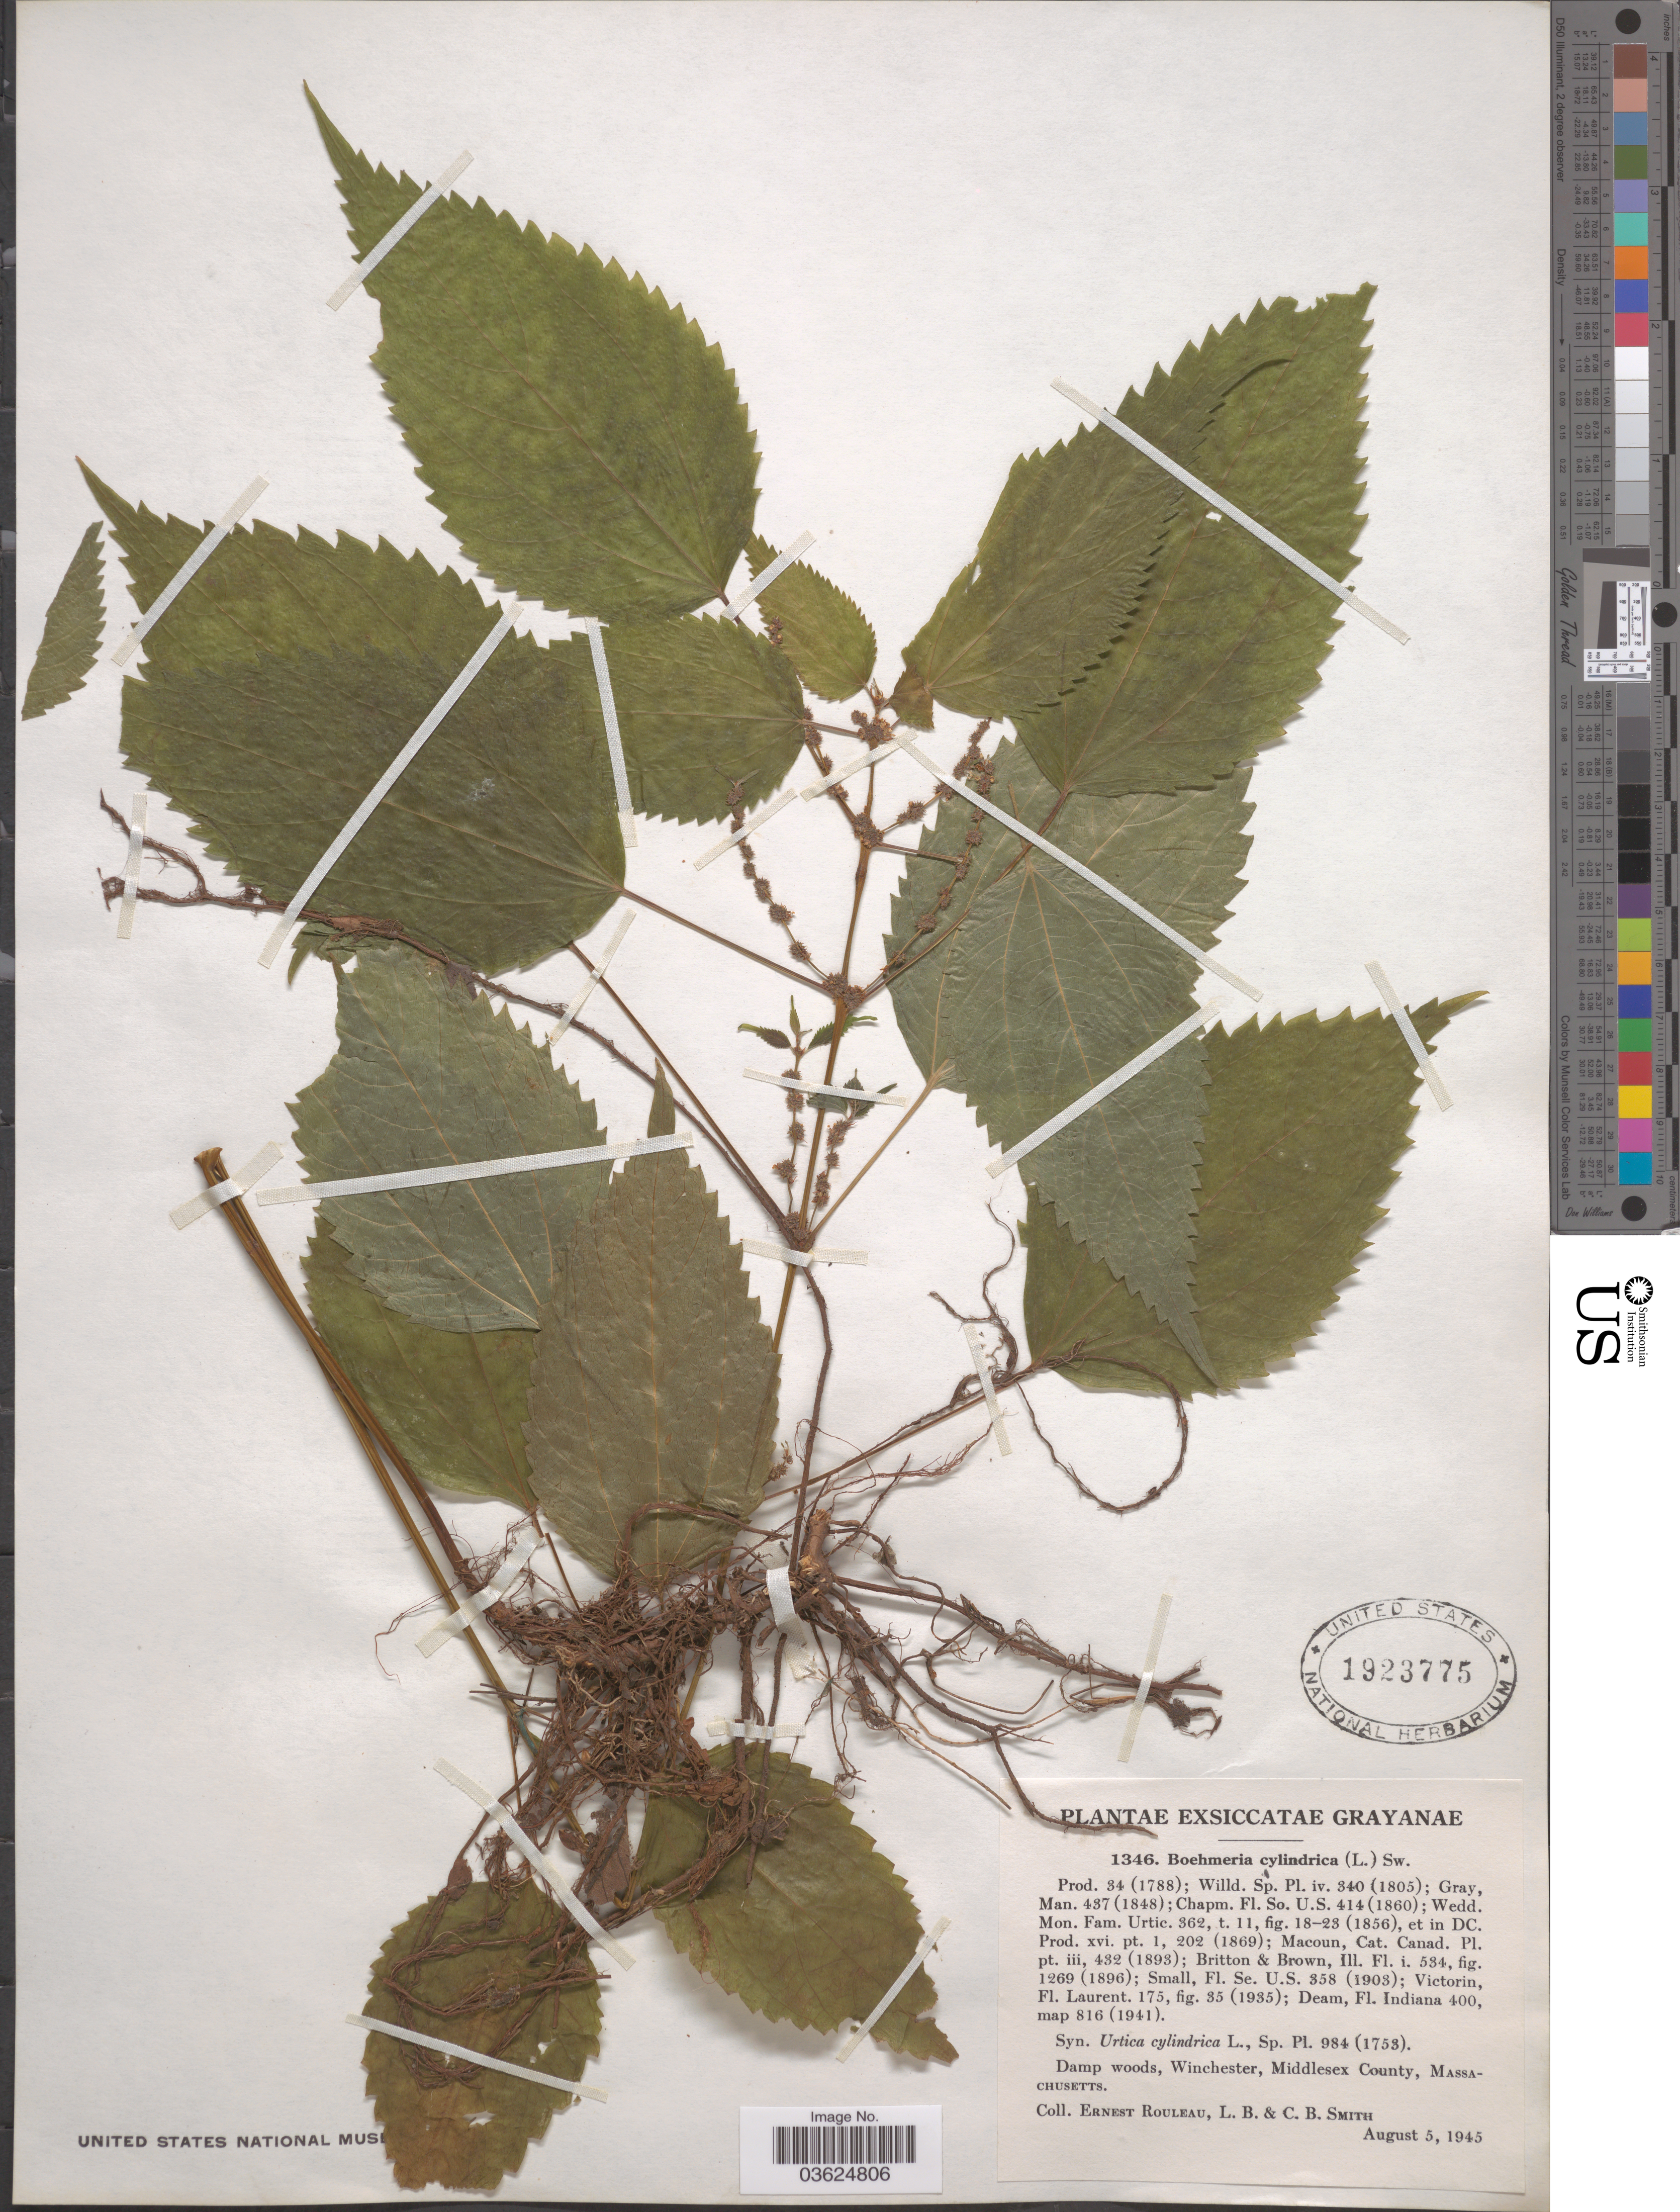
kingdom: Plantae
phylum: Tracheophyta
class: Magnoliopsida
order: Rosales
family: Urticaceae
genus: Boehmeria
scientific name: Boehmeria cylindrica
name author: (L.) Sw.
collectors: E. Rouleau, L. Smith & C. Smith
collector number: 1346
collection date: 1945-08-05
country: United States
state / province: Massachusetts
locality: Winchester, Middlesex County.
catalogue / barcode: US 1923775